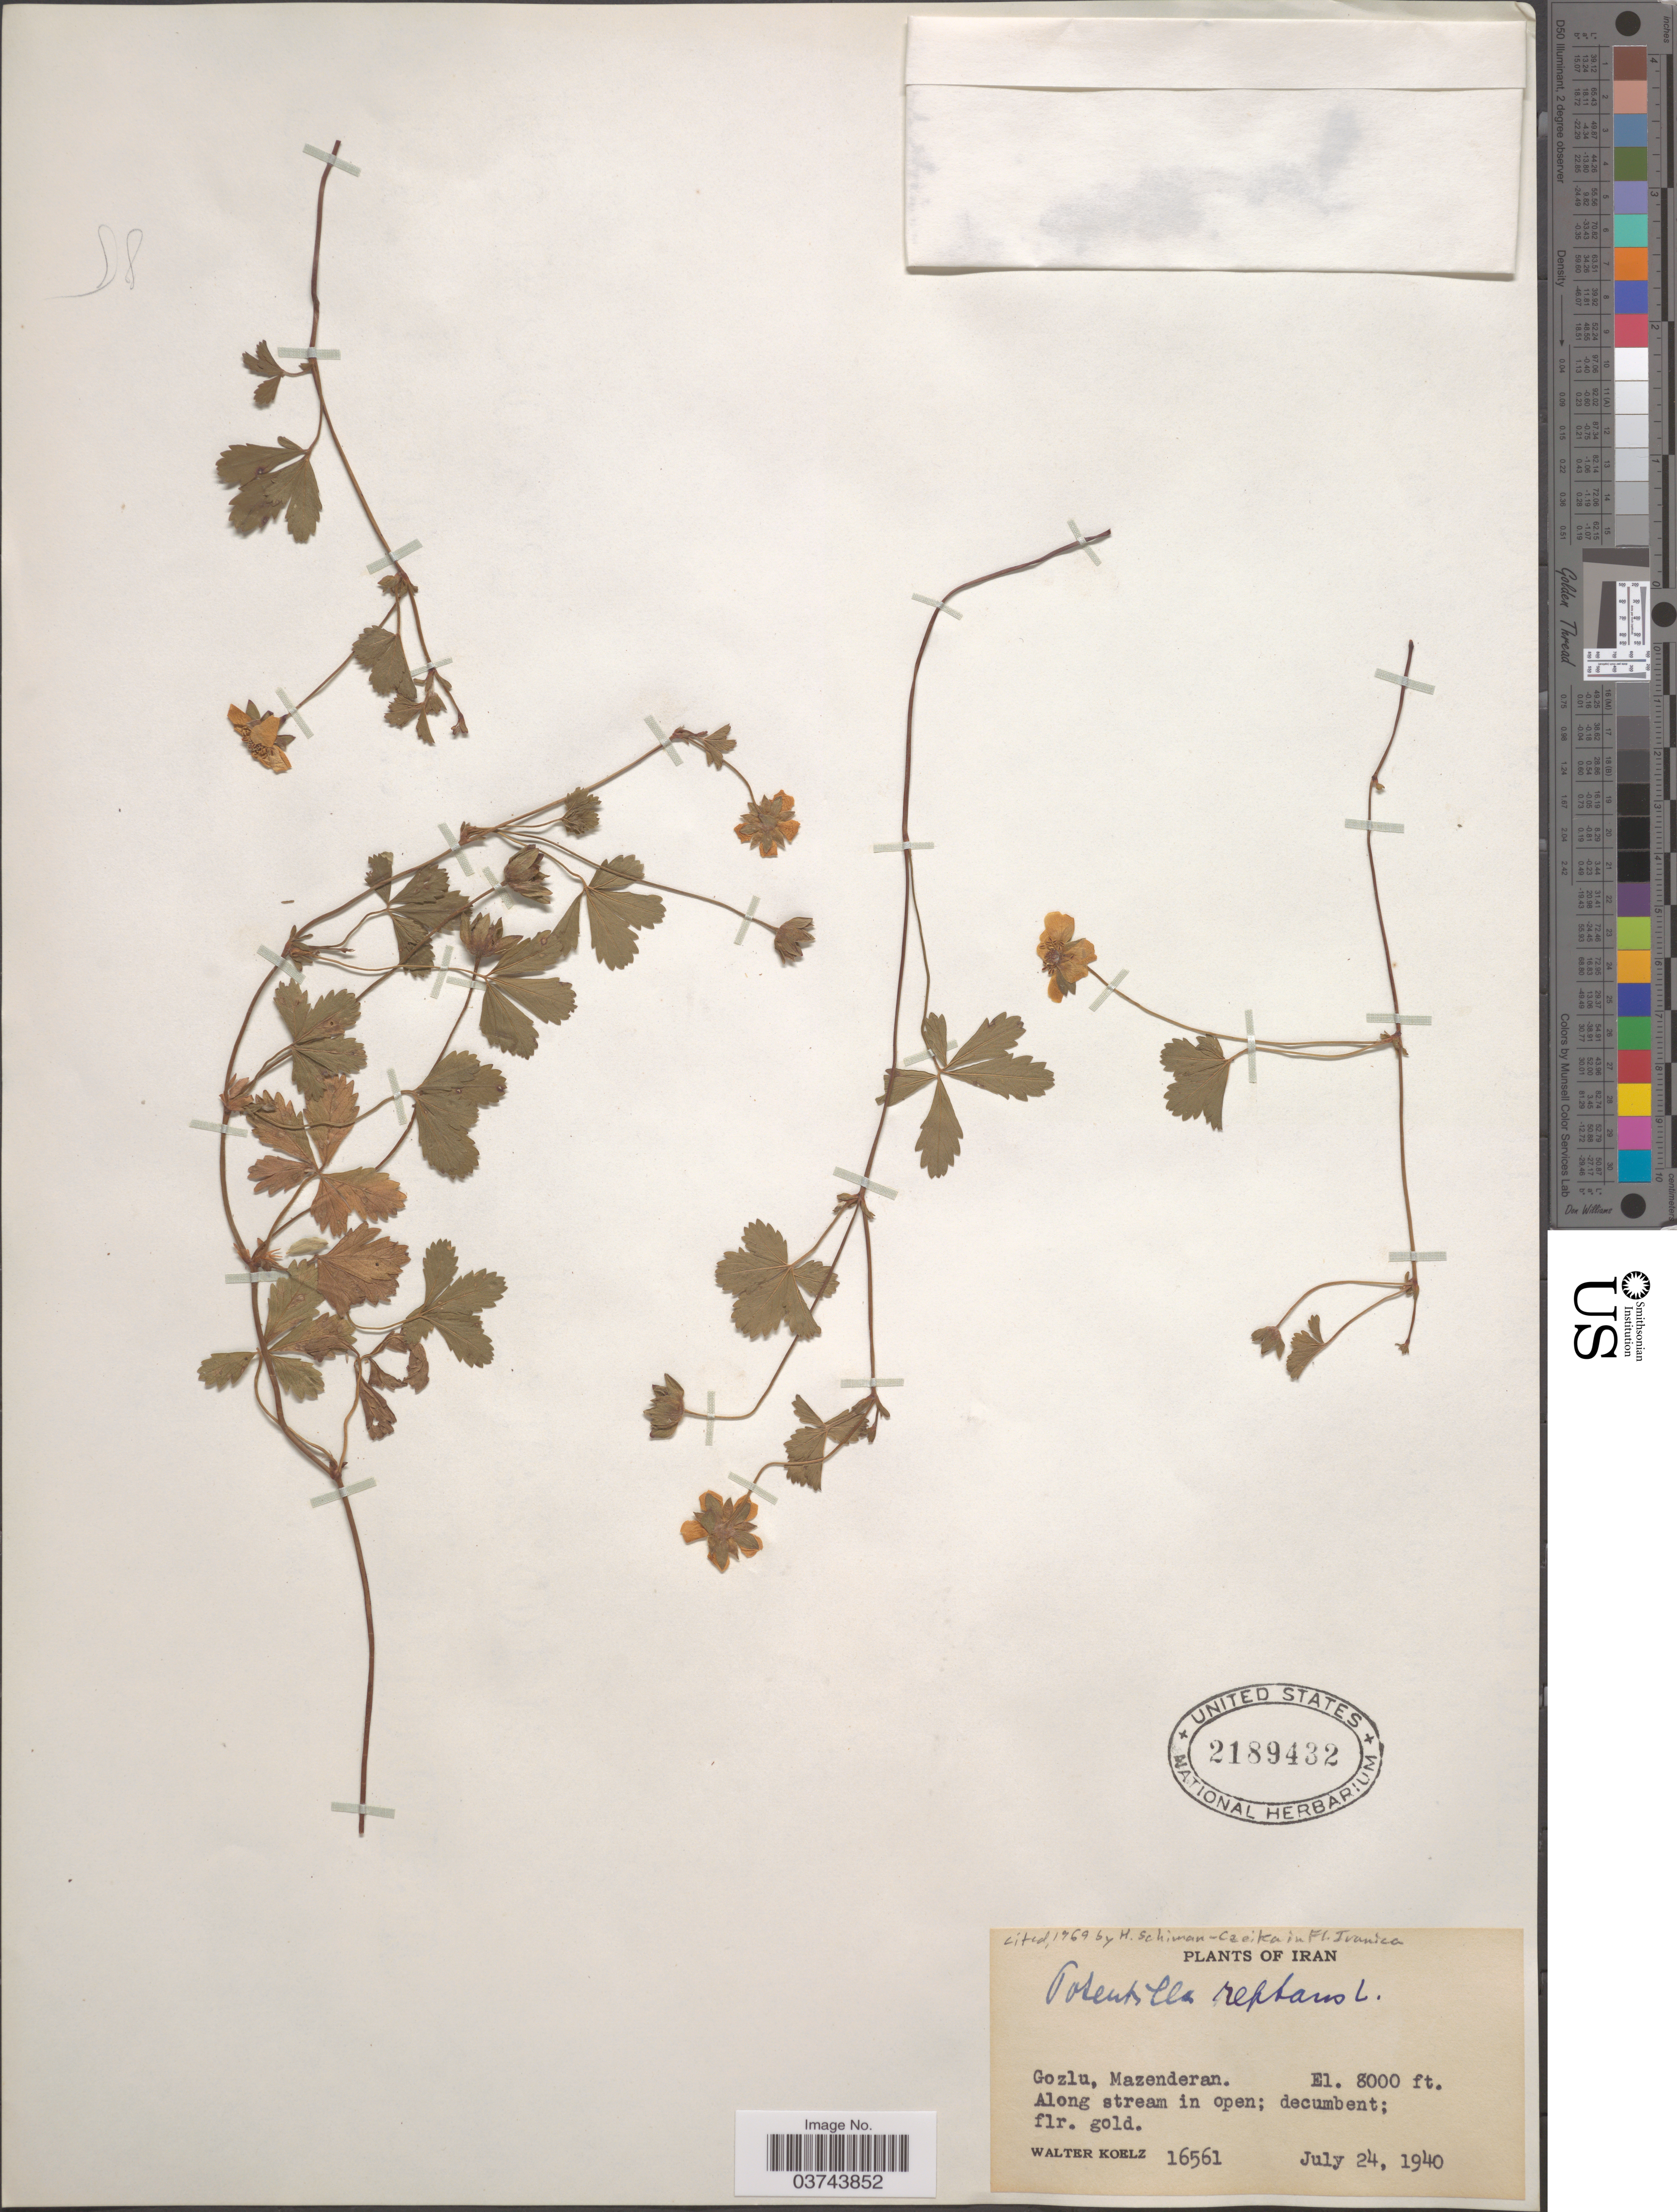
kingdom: Plantae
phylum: Tracheophyta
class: Magnoliopsida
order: Rosales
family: Rosaceae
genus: Potentilla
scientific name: Potentilla reptans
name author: L.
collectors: W. N. Koelz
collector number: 16561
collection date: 1940-07-24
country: Iran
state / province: Mazandaran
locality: Gozlu, Mazenderan.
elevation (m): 2438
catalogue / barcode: US 2189432